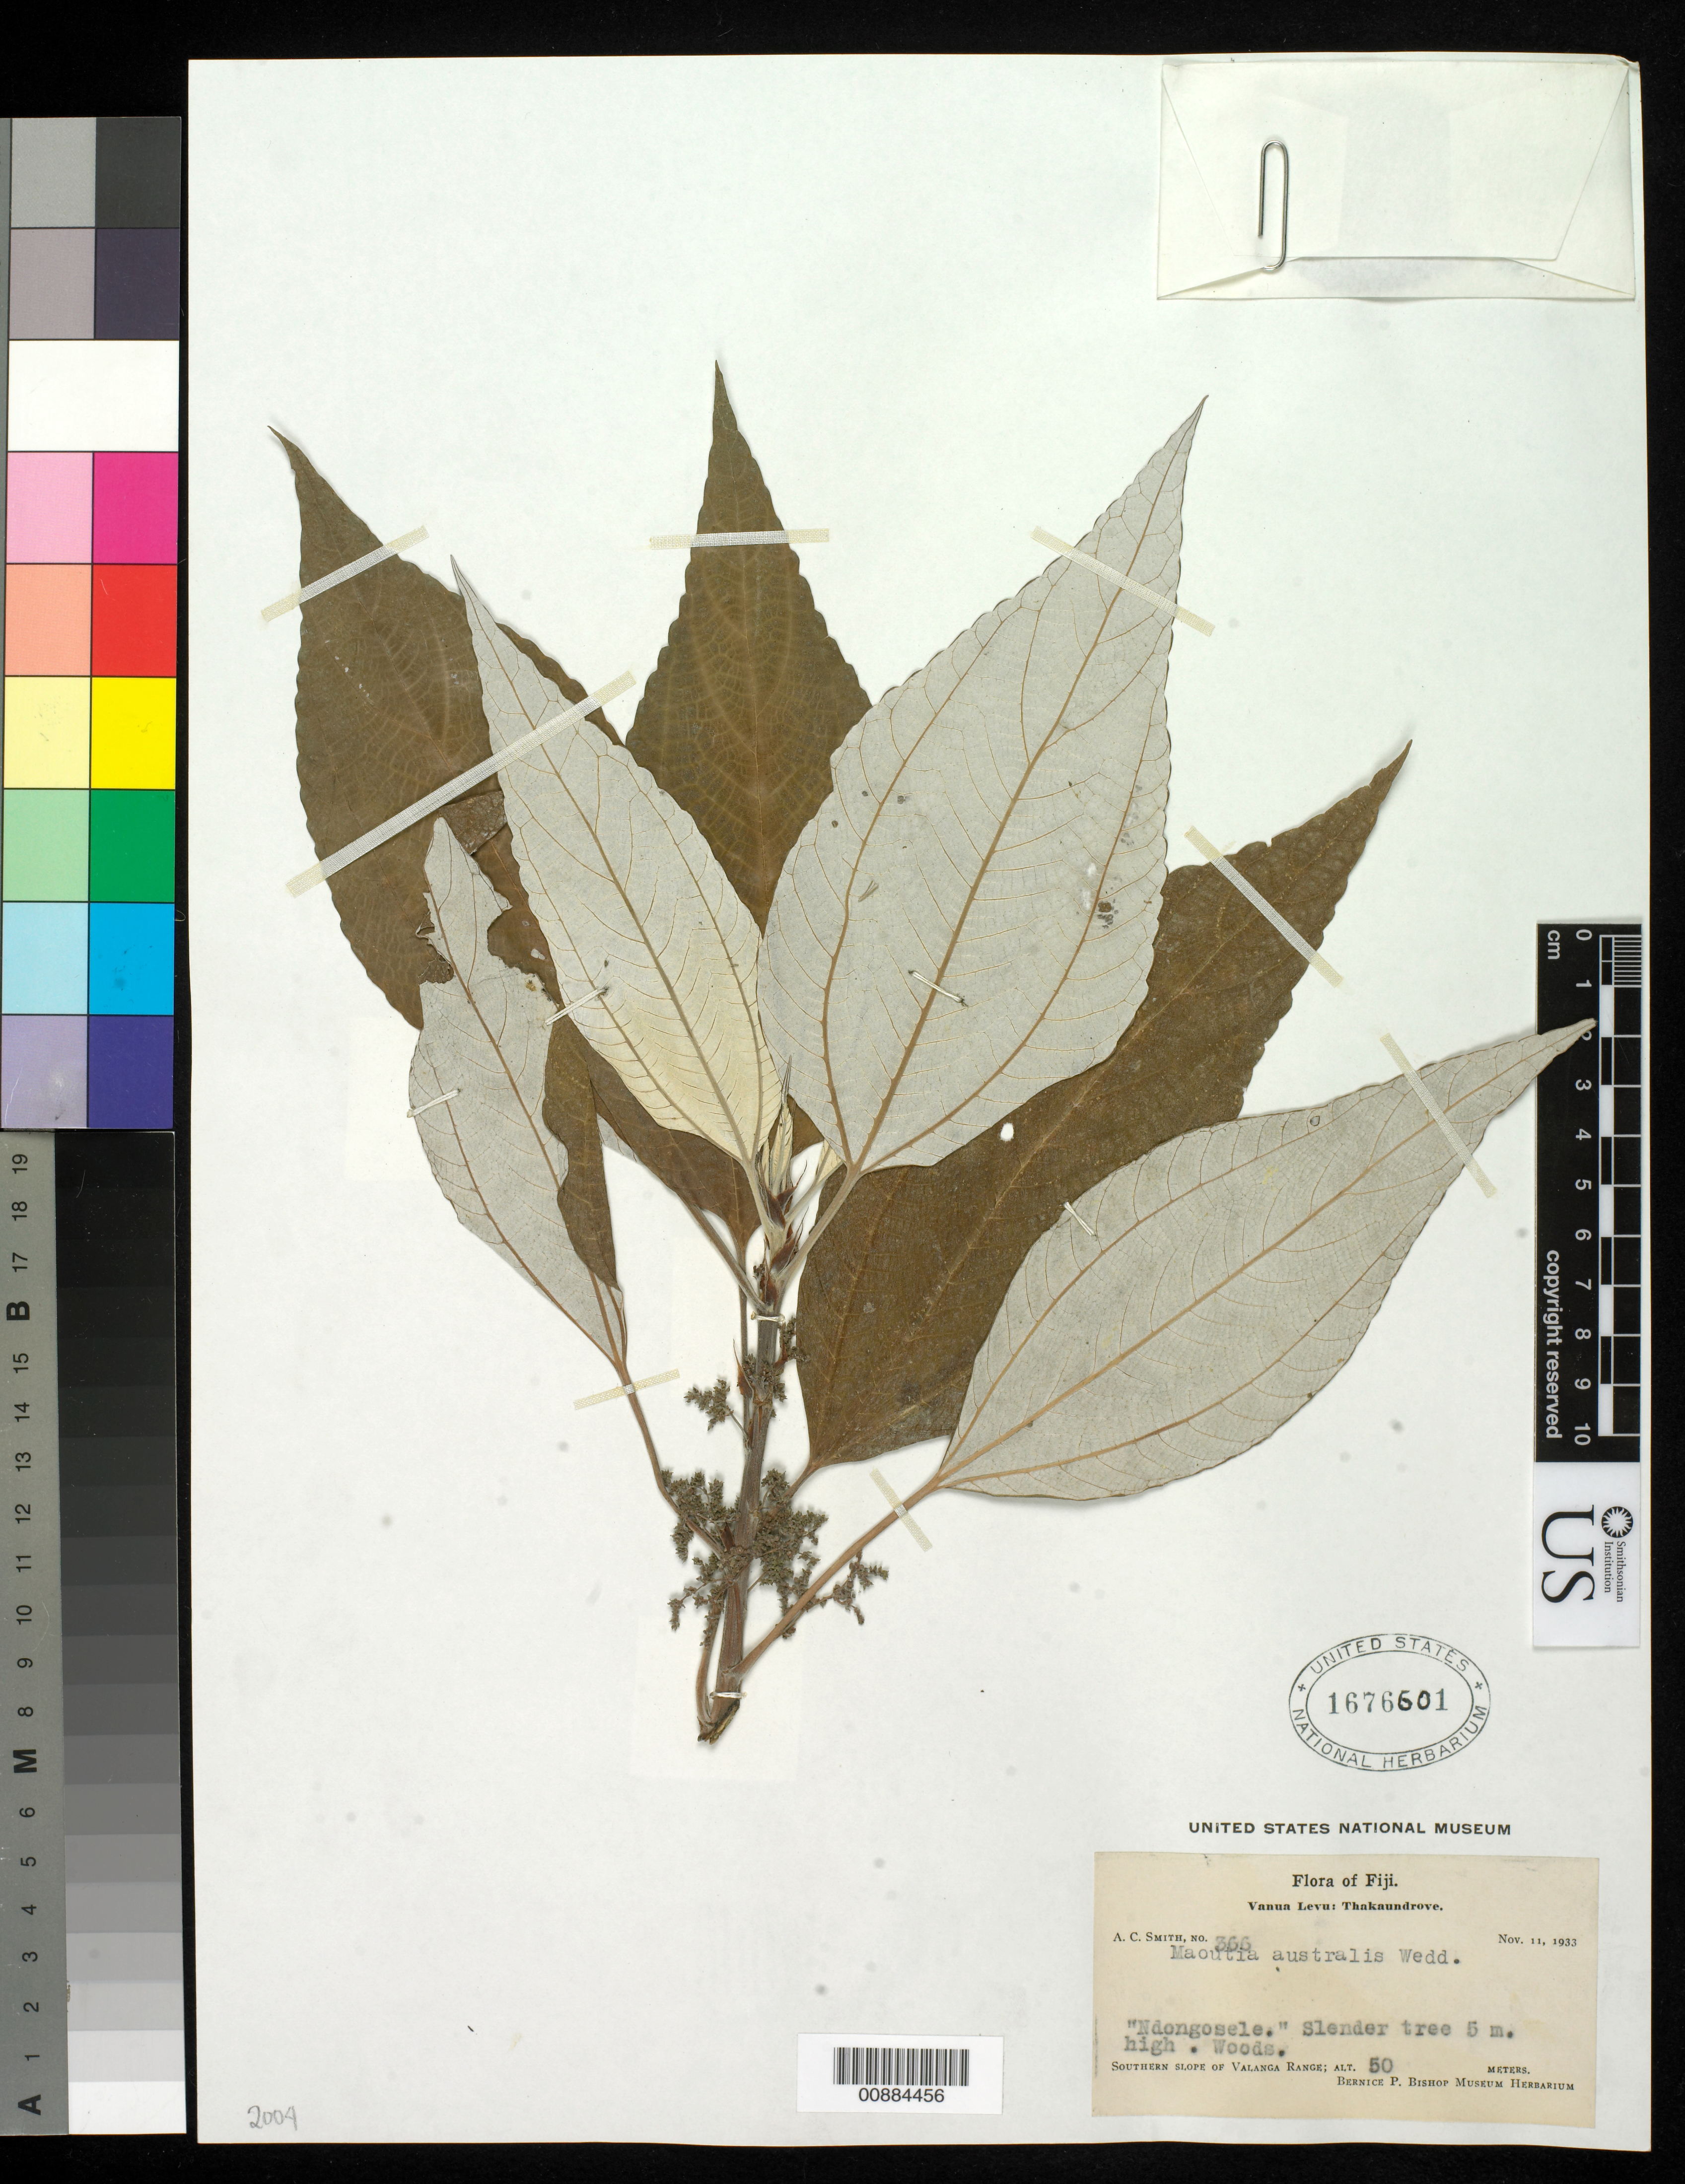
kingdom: Plantae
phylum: Tracheophyta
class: Magnoliopsida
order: Rosales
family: Urticaceae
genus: Maoutia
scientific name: Maoutia australis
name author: Wedd.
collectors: C. A. Smith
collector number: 366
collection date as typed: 11 Nov 1933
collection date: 1933-11-11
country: Fiji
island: Vanua Levu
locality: Thankaundrove: Southern slope of Valanga Range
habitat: Woods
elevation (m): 50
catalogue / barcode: US 1676601